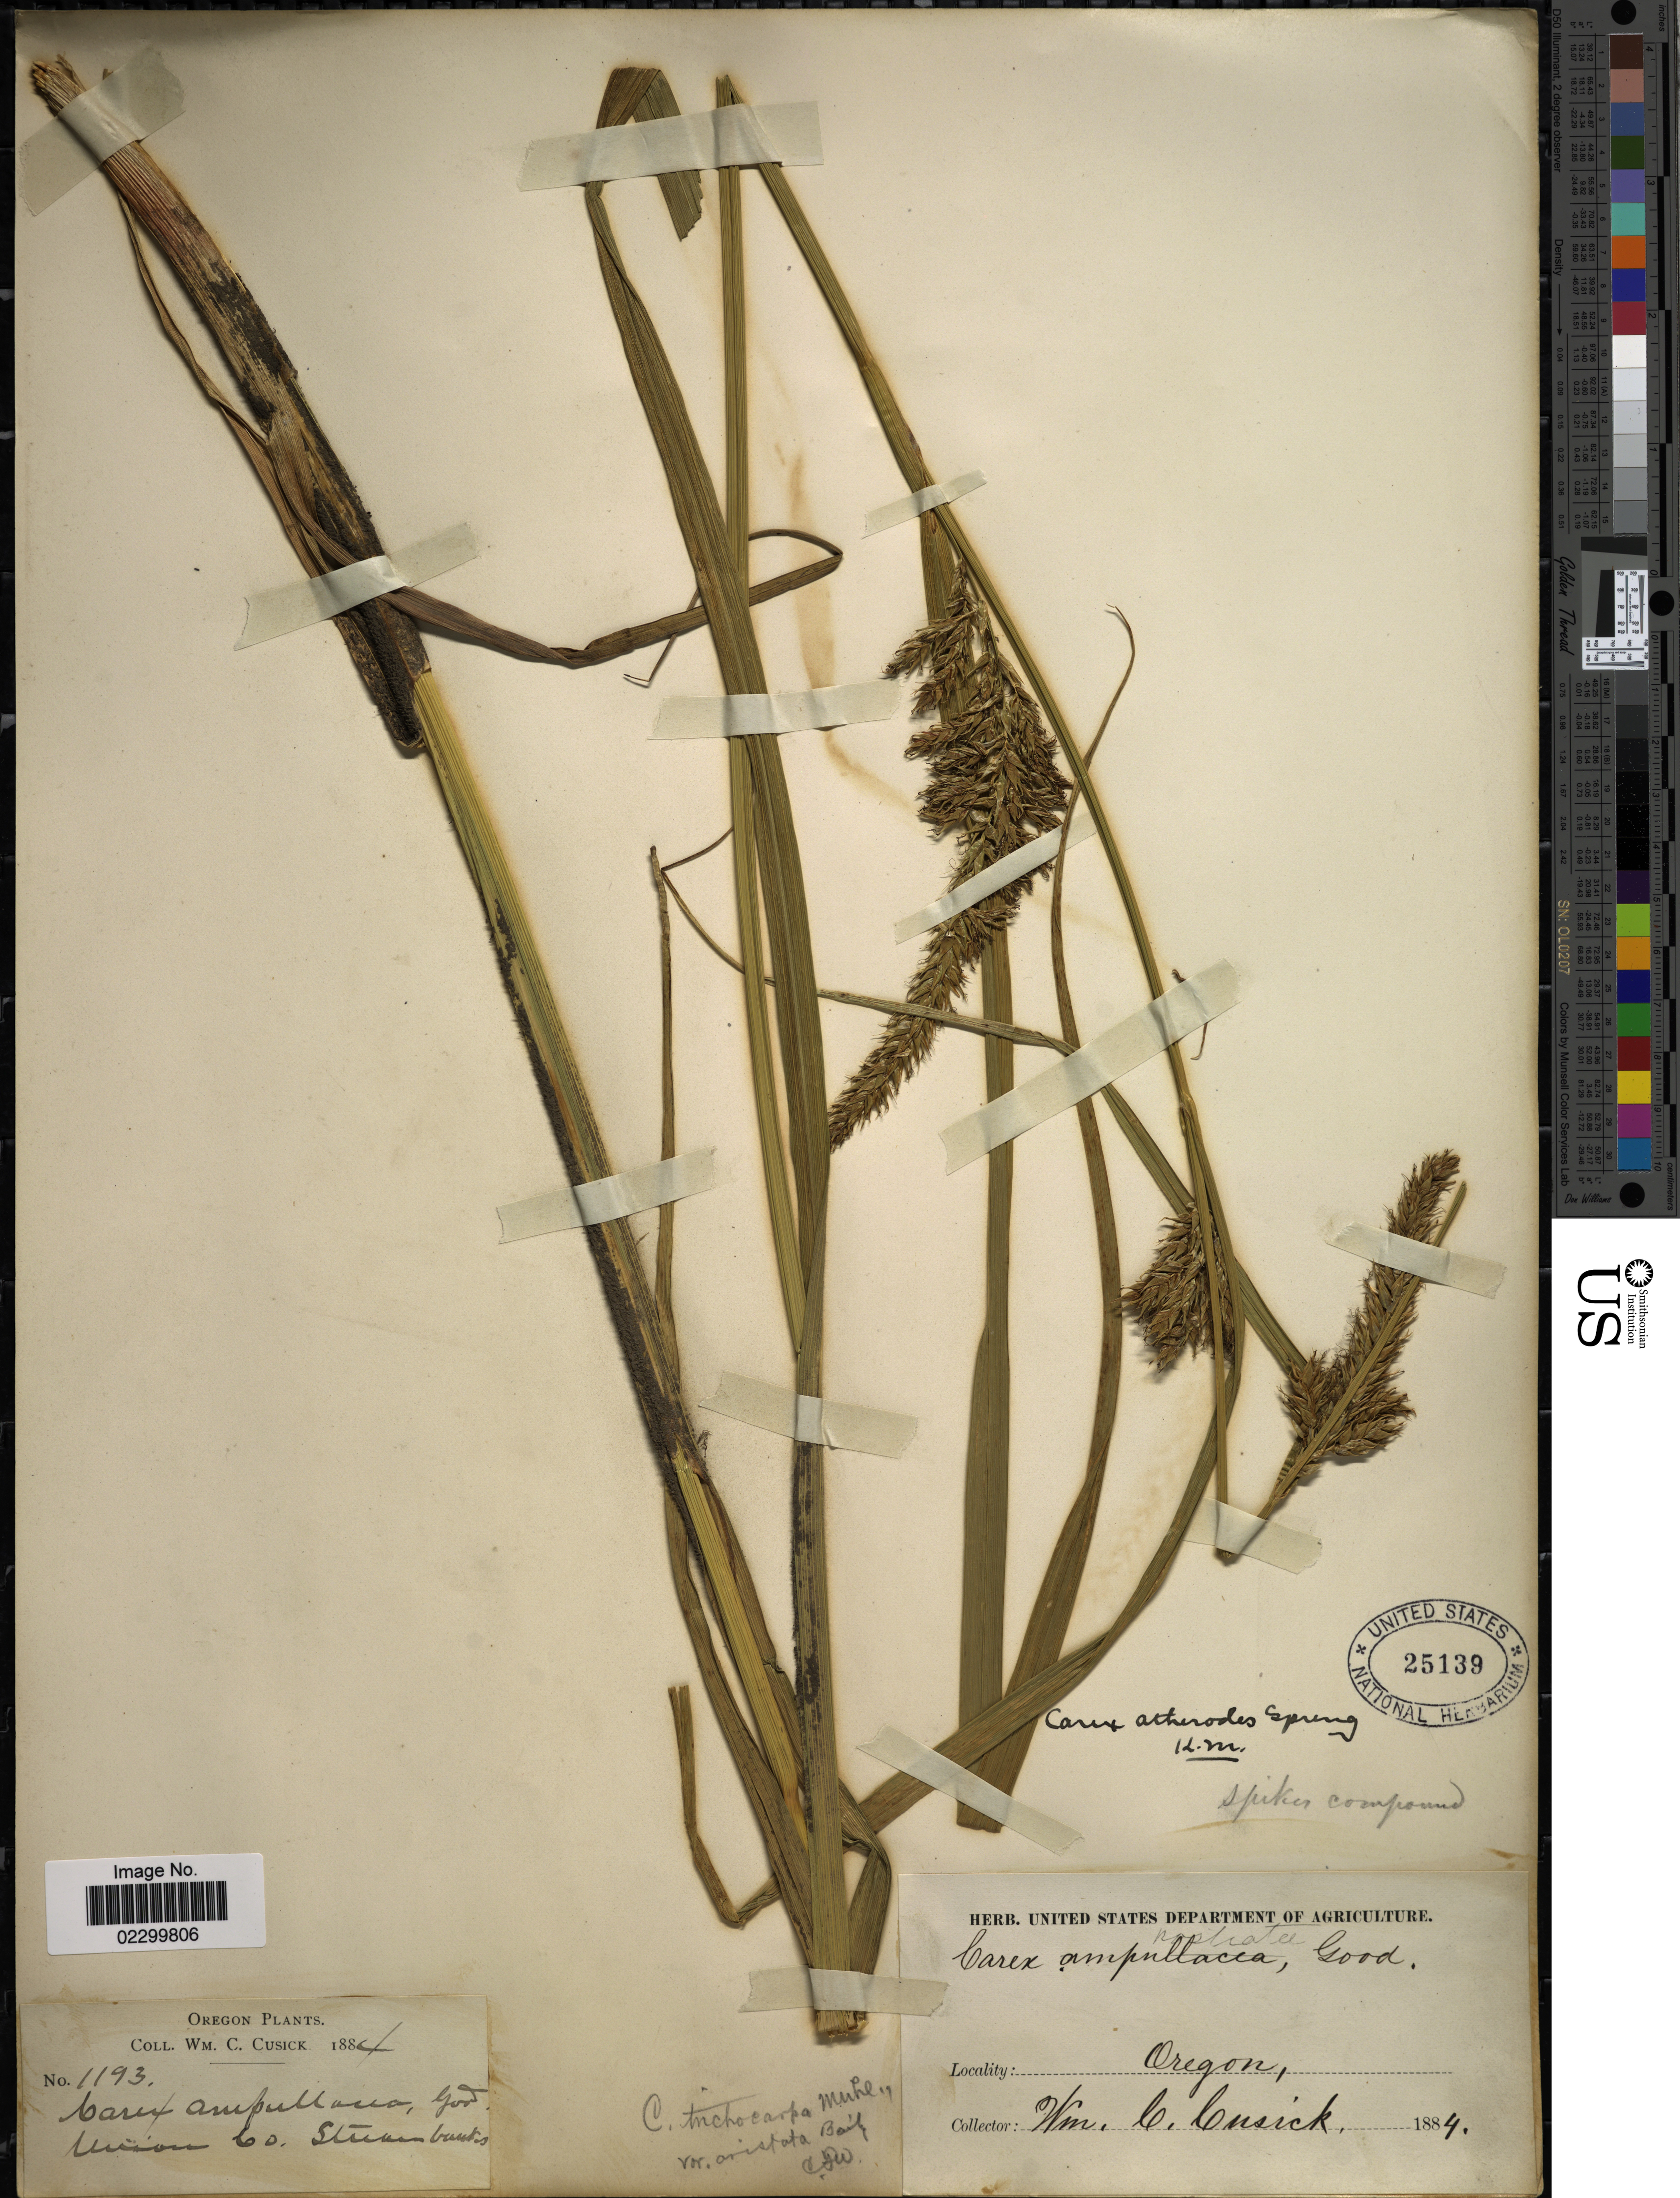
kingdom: Plantae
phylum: Tracheophyta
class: Liliopsida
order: Poales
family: Cyperaceae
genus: Carex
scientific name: Carex atherodes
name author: Spreng.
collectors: W. C. Cusick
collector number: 1193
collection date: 1884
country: United States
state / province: Oregon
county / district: Union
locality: Stream banks, Union Co.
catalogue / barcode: US 25139